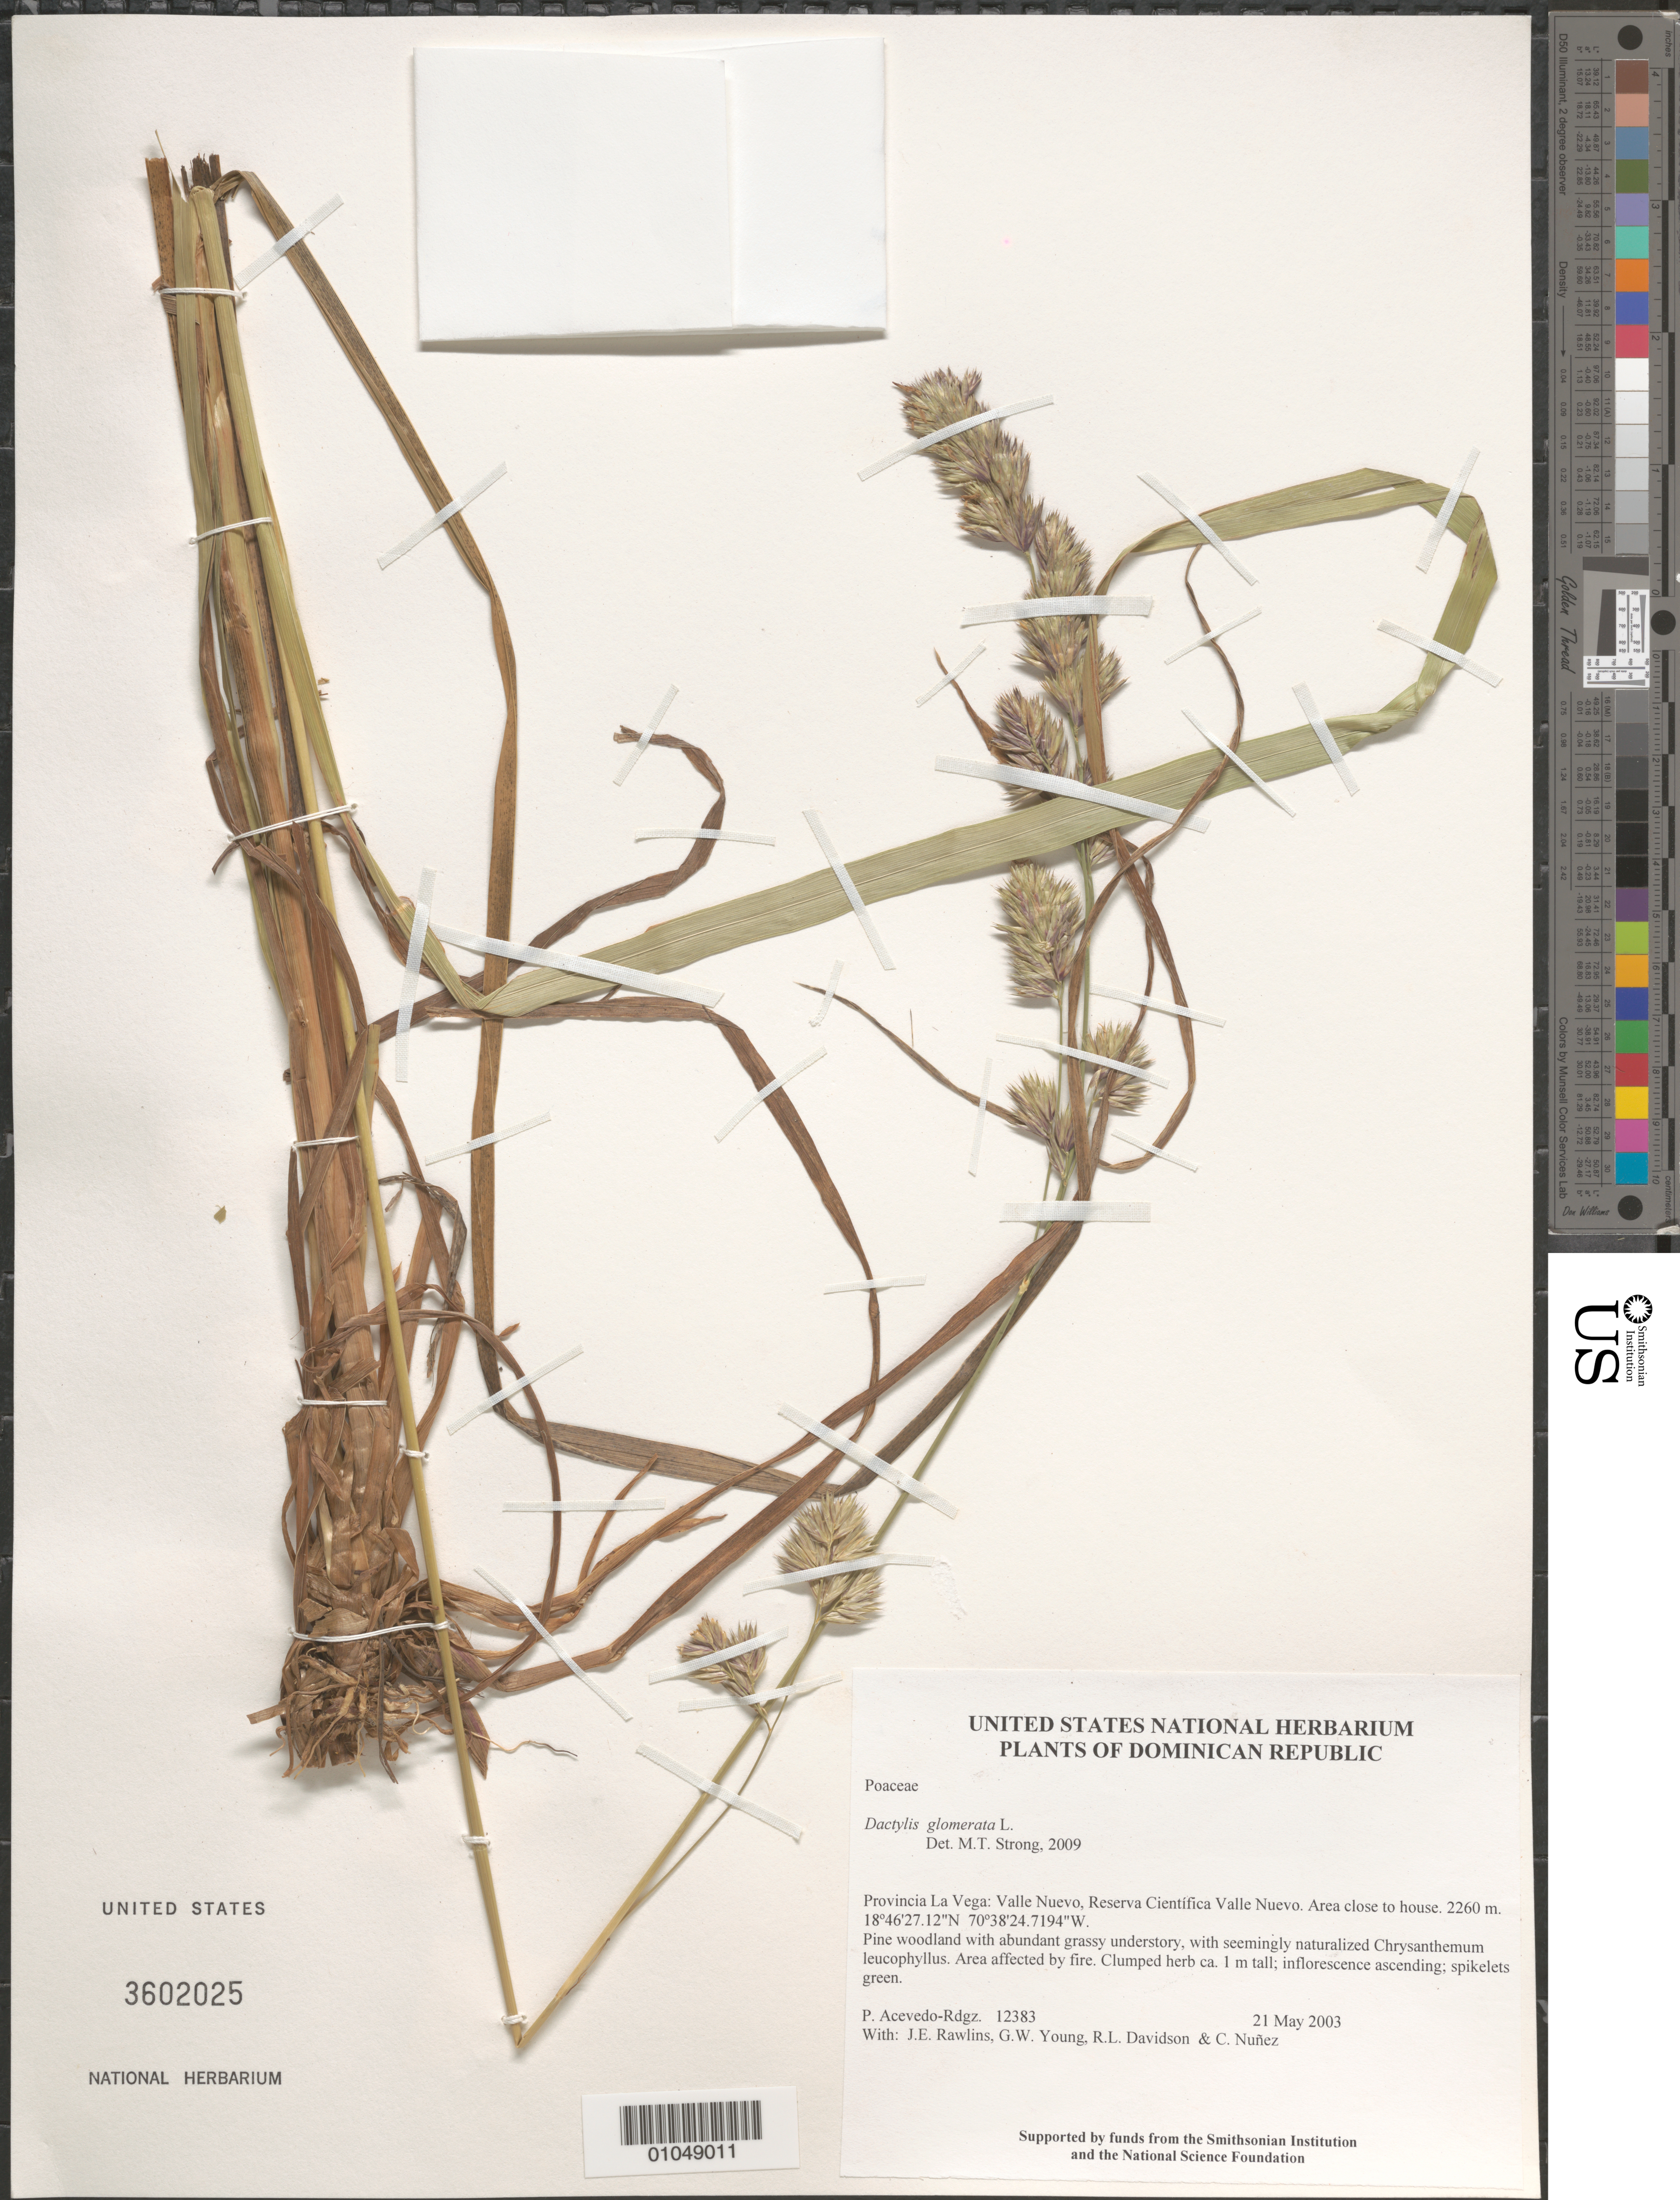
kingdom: Plantae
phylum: Tracheophyta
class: Liliopsida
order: Poales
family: Poaceae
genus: Dactylis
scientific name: Dactylis glomerata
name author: L.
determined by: Strong, M. T., (US), Smithsonian Institution - National Museum of Natural History (UNITED STATES)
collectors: P. Acevedo-Rodr., J. Rawlins, G. Young, R. Davidson & C. Nunez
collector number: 12383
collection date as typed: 21 May 2003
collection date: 2003-05-21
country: Dominican Republic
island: Hispaniola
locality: Provincia La Vega: Valle Nuevo, Reserva Científica Valle Nuevo. Area close to house.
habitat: Pine woodland with abundant grassy understory, with seemingly naturalized Chrysanthemum leucophyllus. Area affected by fire.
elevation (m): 2260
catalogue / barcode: US 3602025